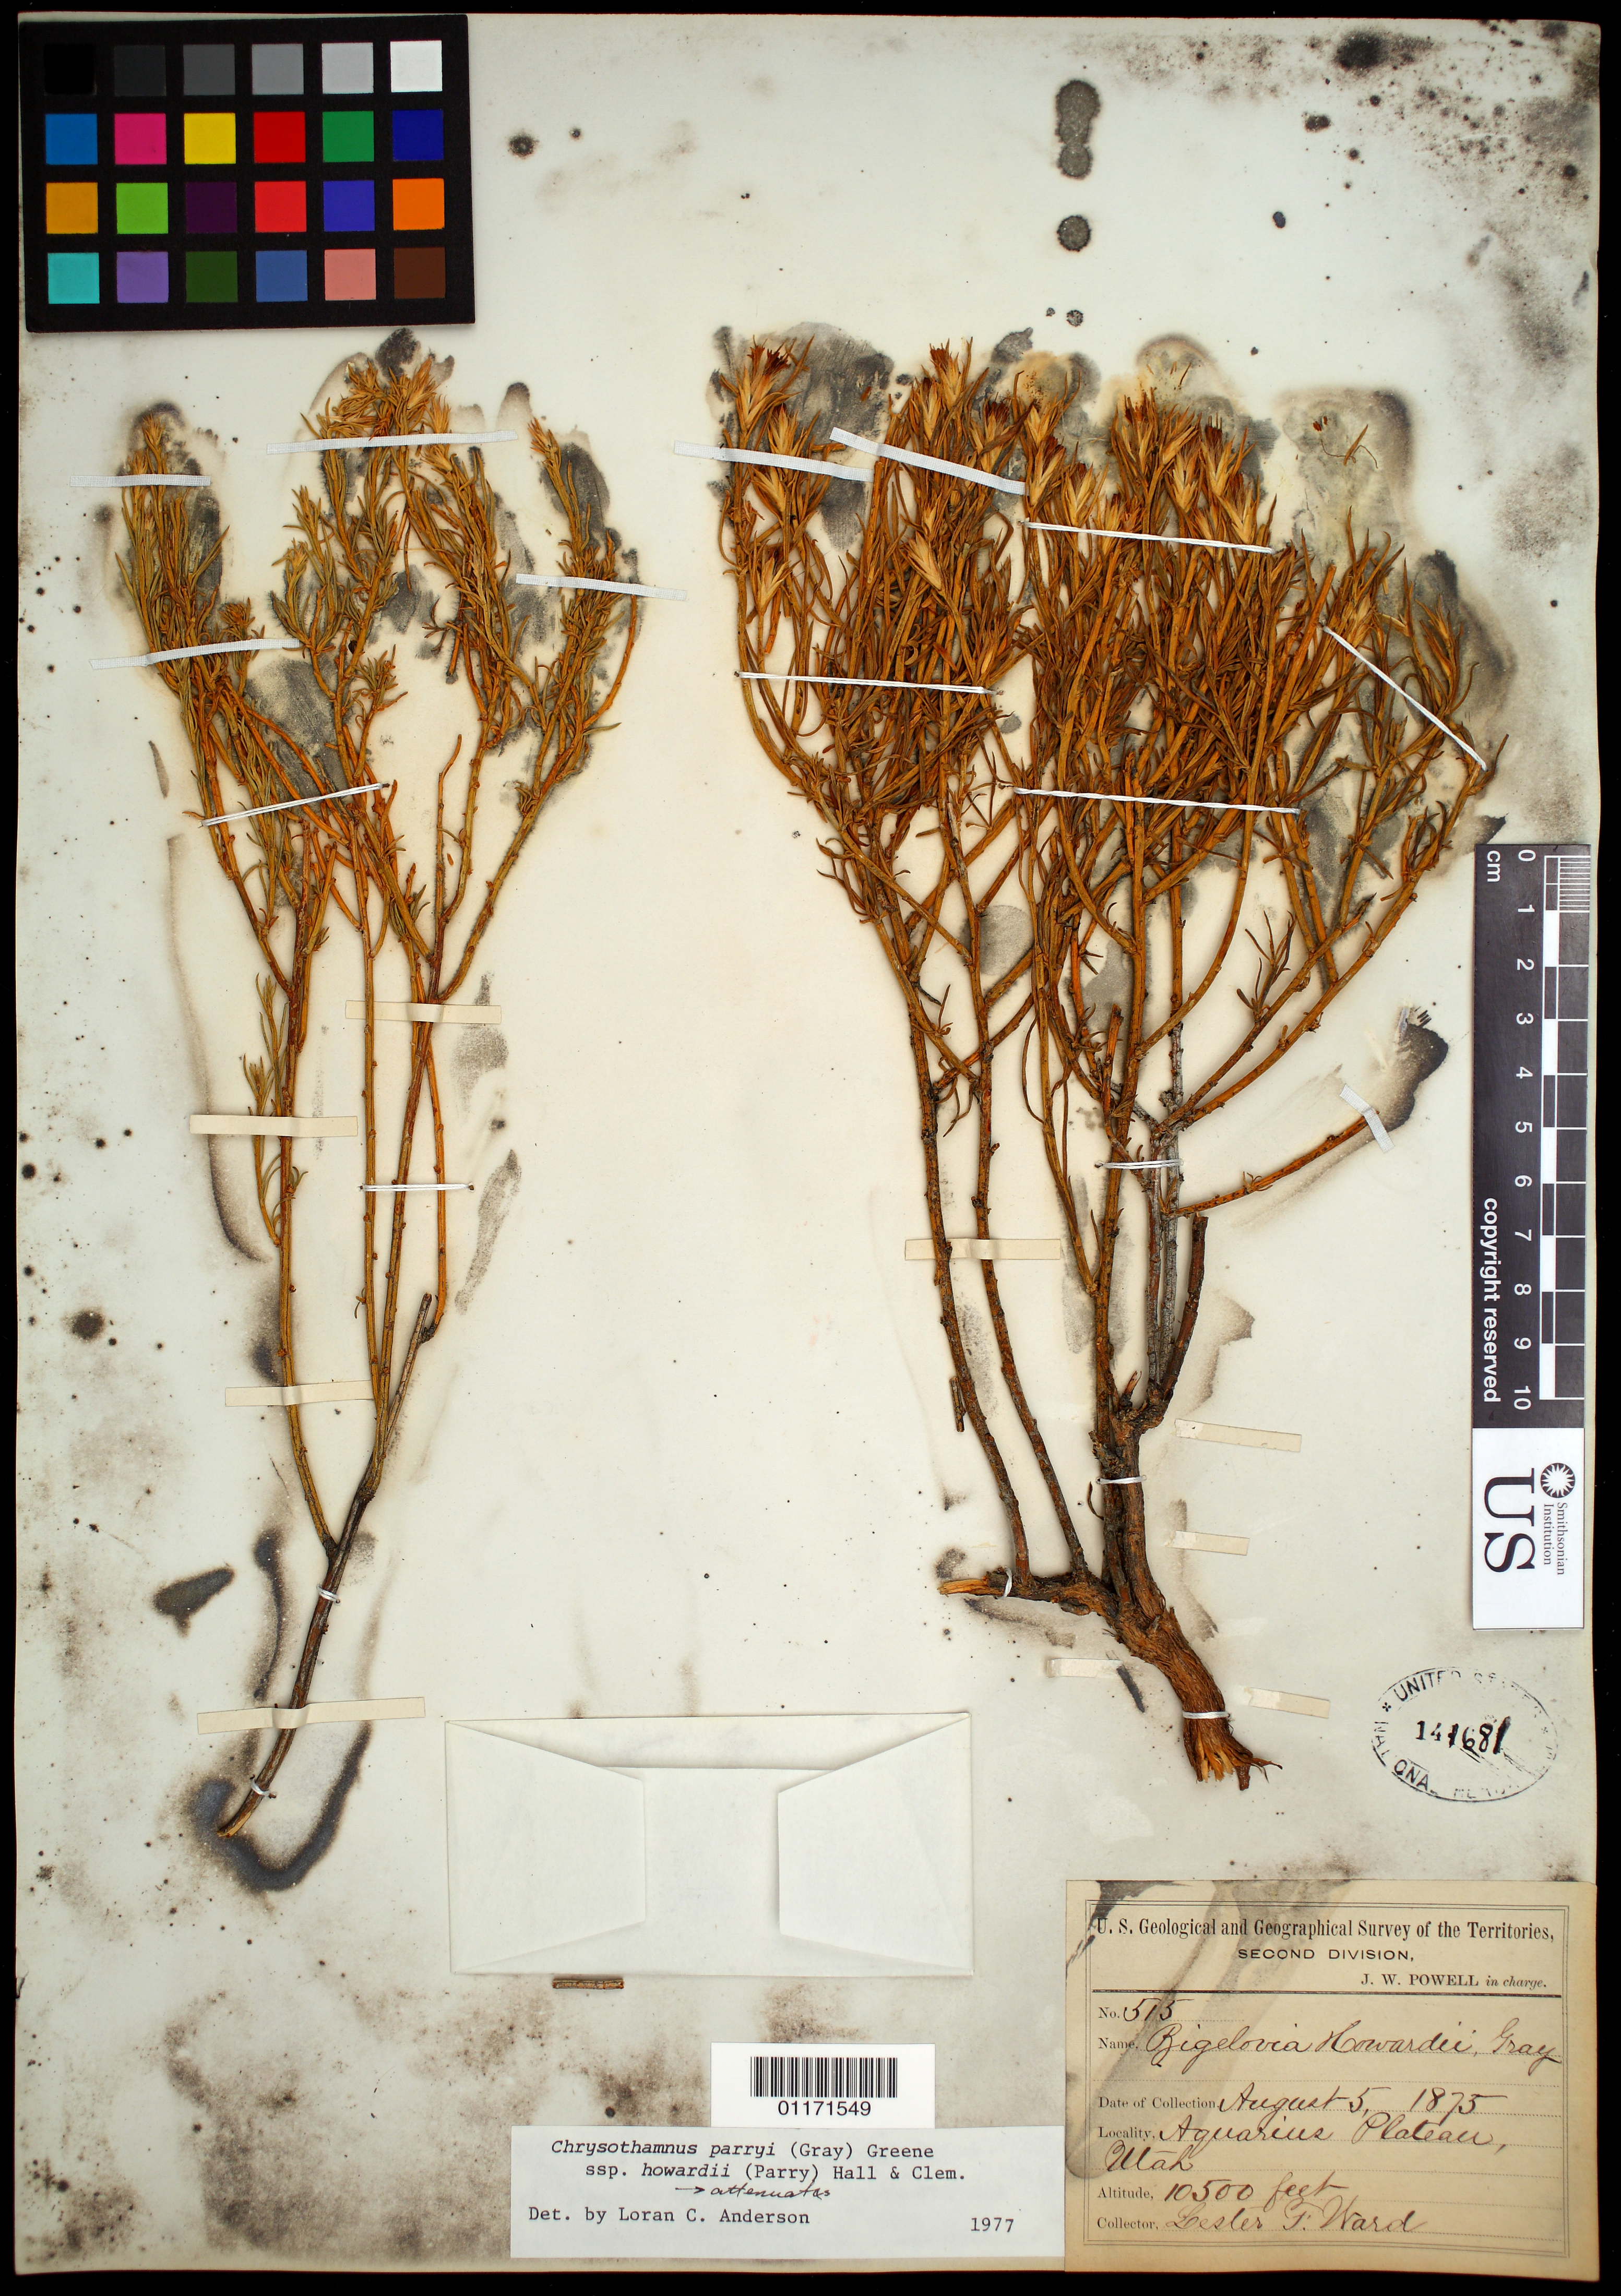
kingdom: Plantae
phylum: Tracheophyta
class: Magnoliopsida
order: Asterales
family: Asteraceae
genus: Ericameria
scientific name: Ericameria parryi var. howardii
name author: (A. Gray) G.L. Nesom & G.I. Baird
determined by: Urbatsch, Lowell E., Curator (LSU), Louisiana State University (UNITED STATES)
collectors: L. F. Ward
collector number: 515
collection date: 1875-08-05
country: United States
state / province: Utah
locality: Aquarius Plateau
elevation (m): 3200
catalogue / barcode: US 141681